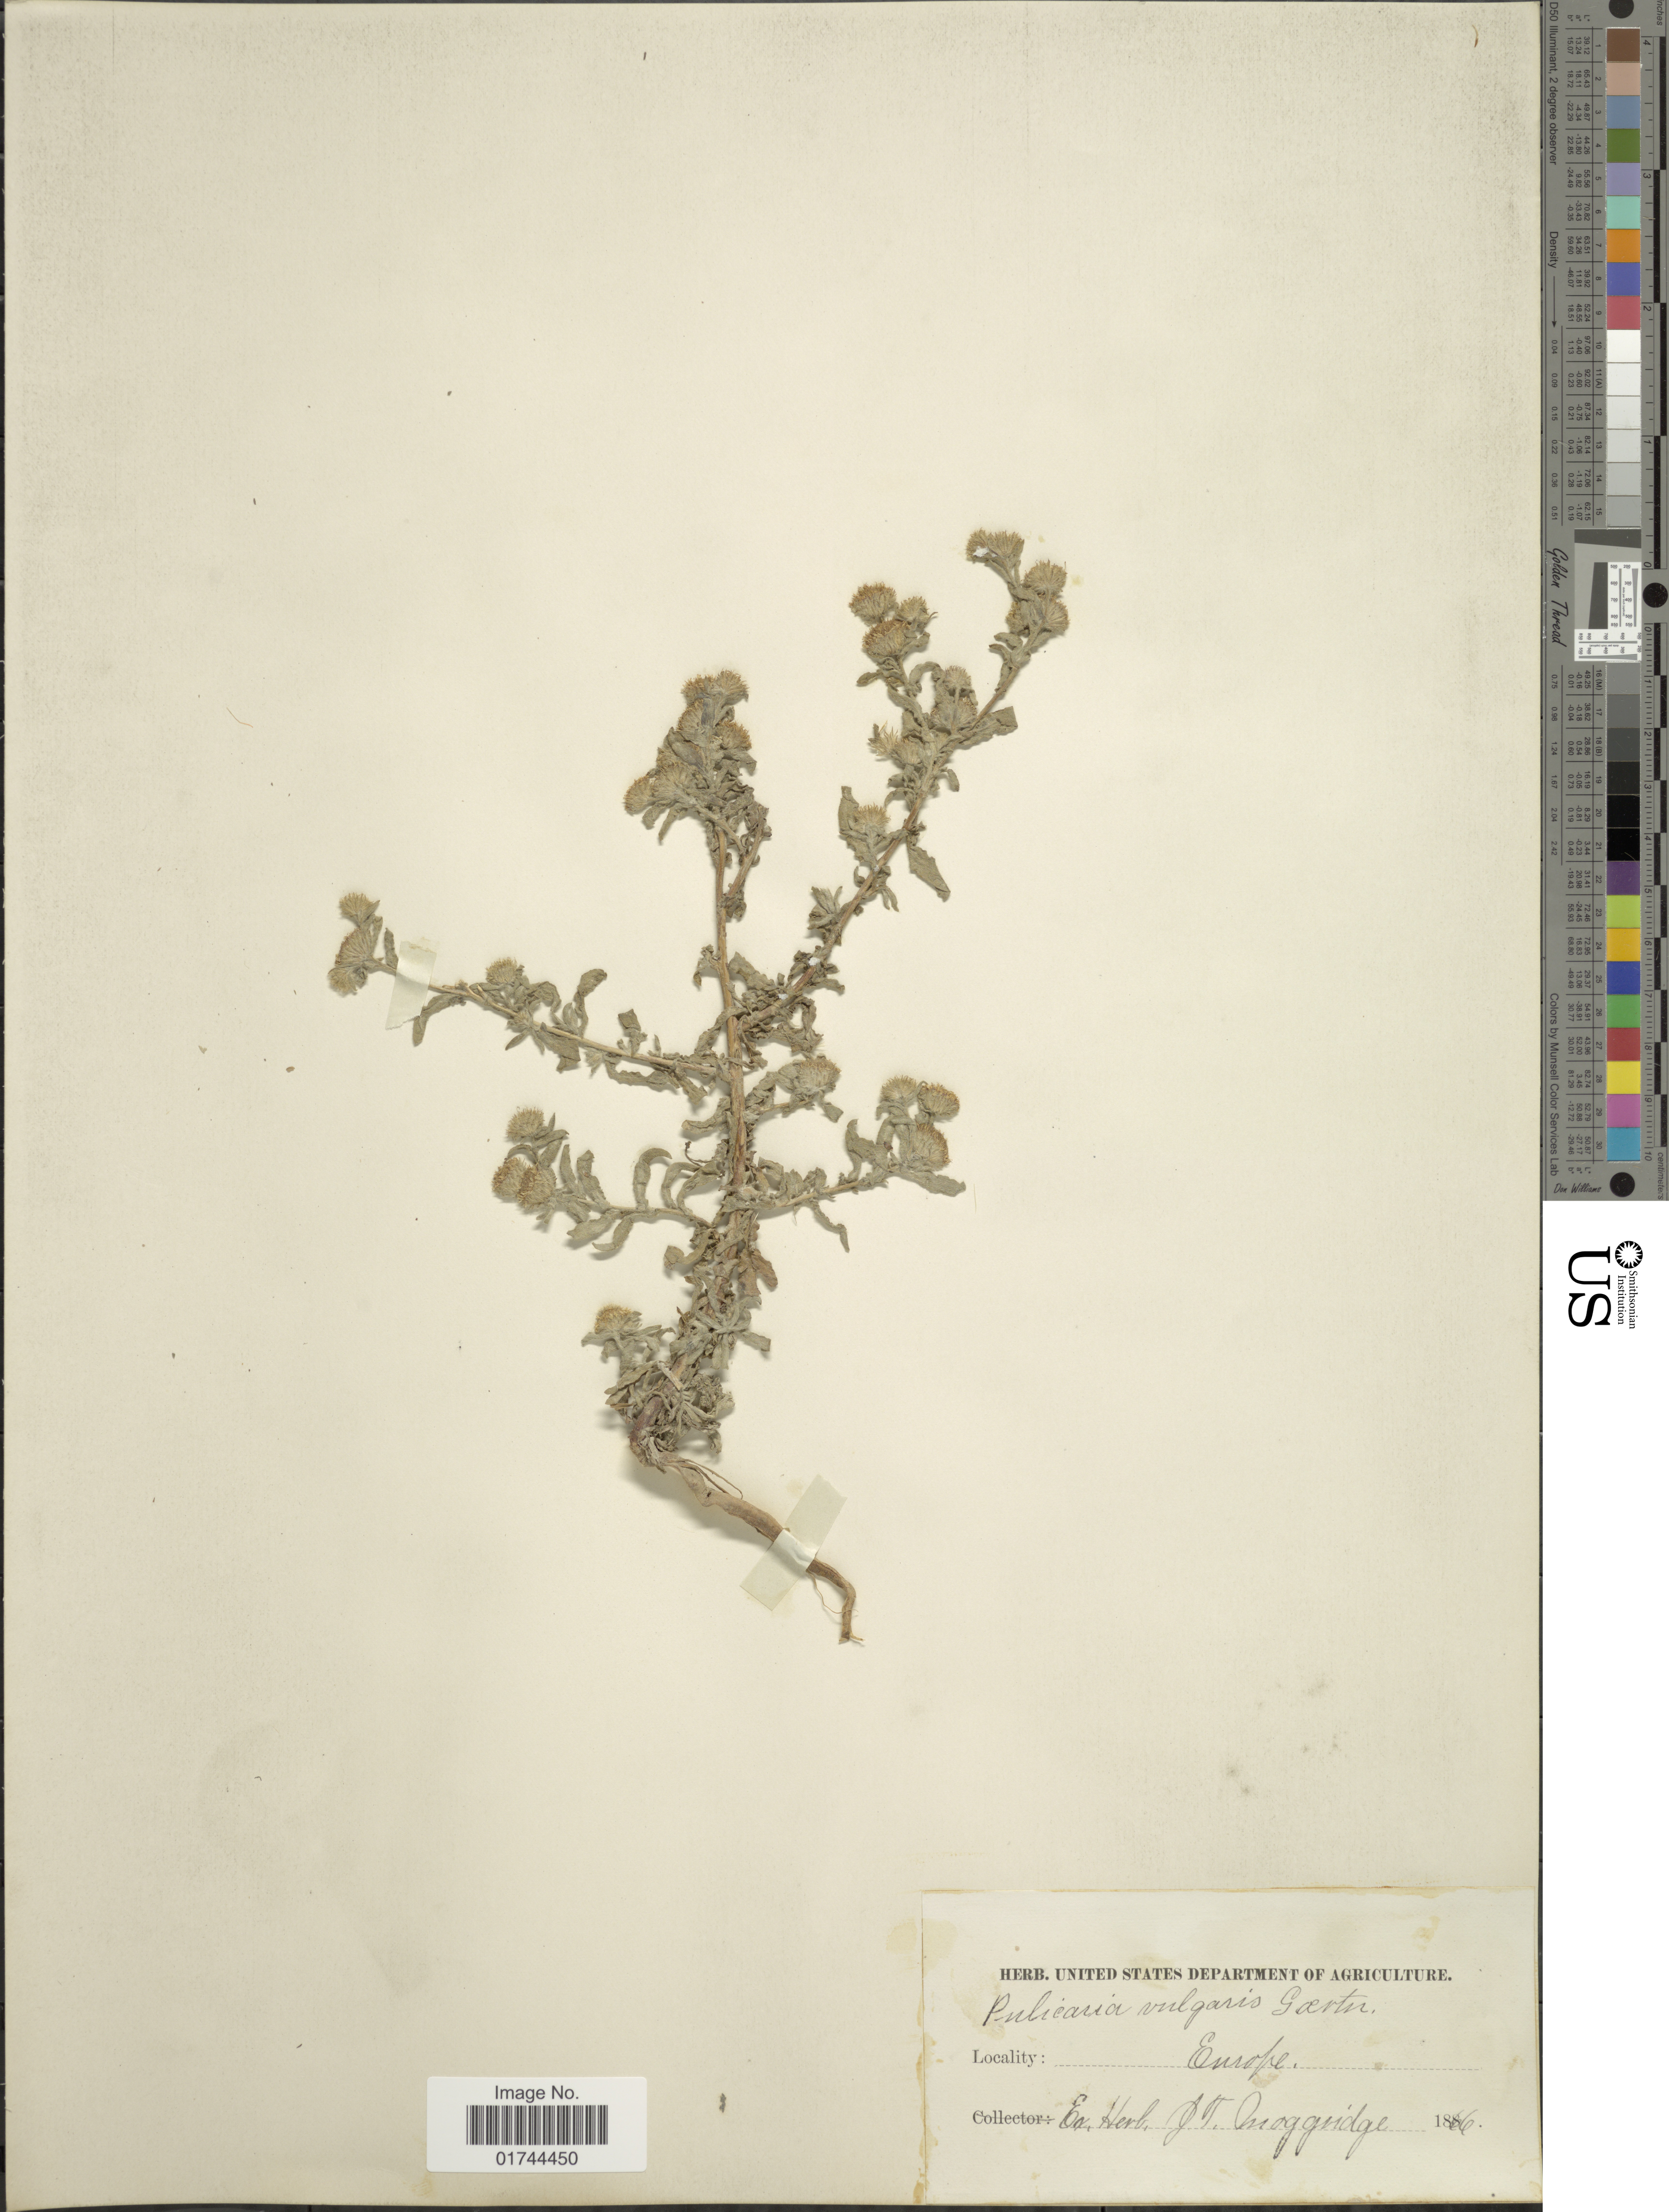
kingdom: Plantae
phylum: Tracheophyta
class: Magnoliopsida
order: Asterales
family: Asteraceae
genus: Pulicaria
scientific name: Pulicaria vulgaris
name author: Gaertn.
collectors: ex herb. J.T. Moggridge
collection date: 1866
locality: Europe